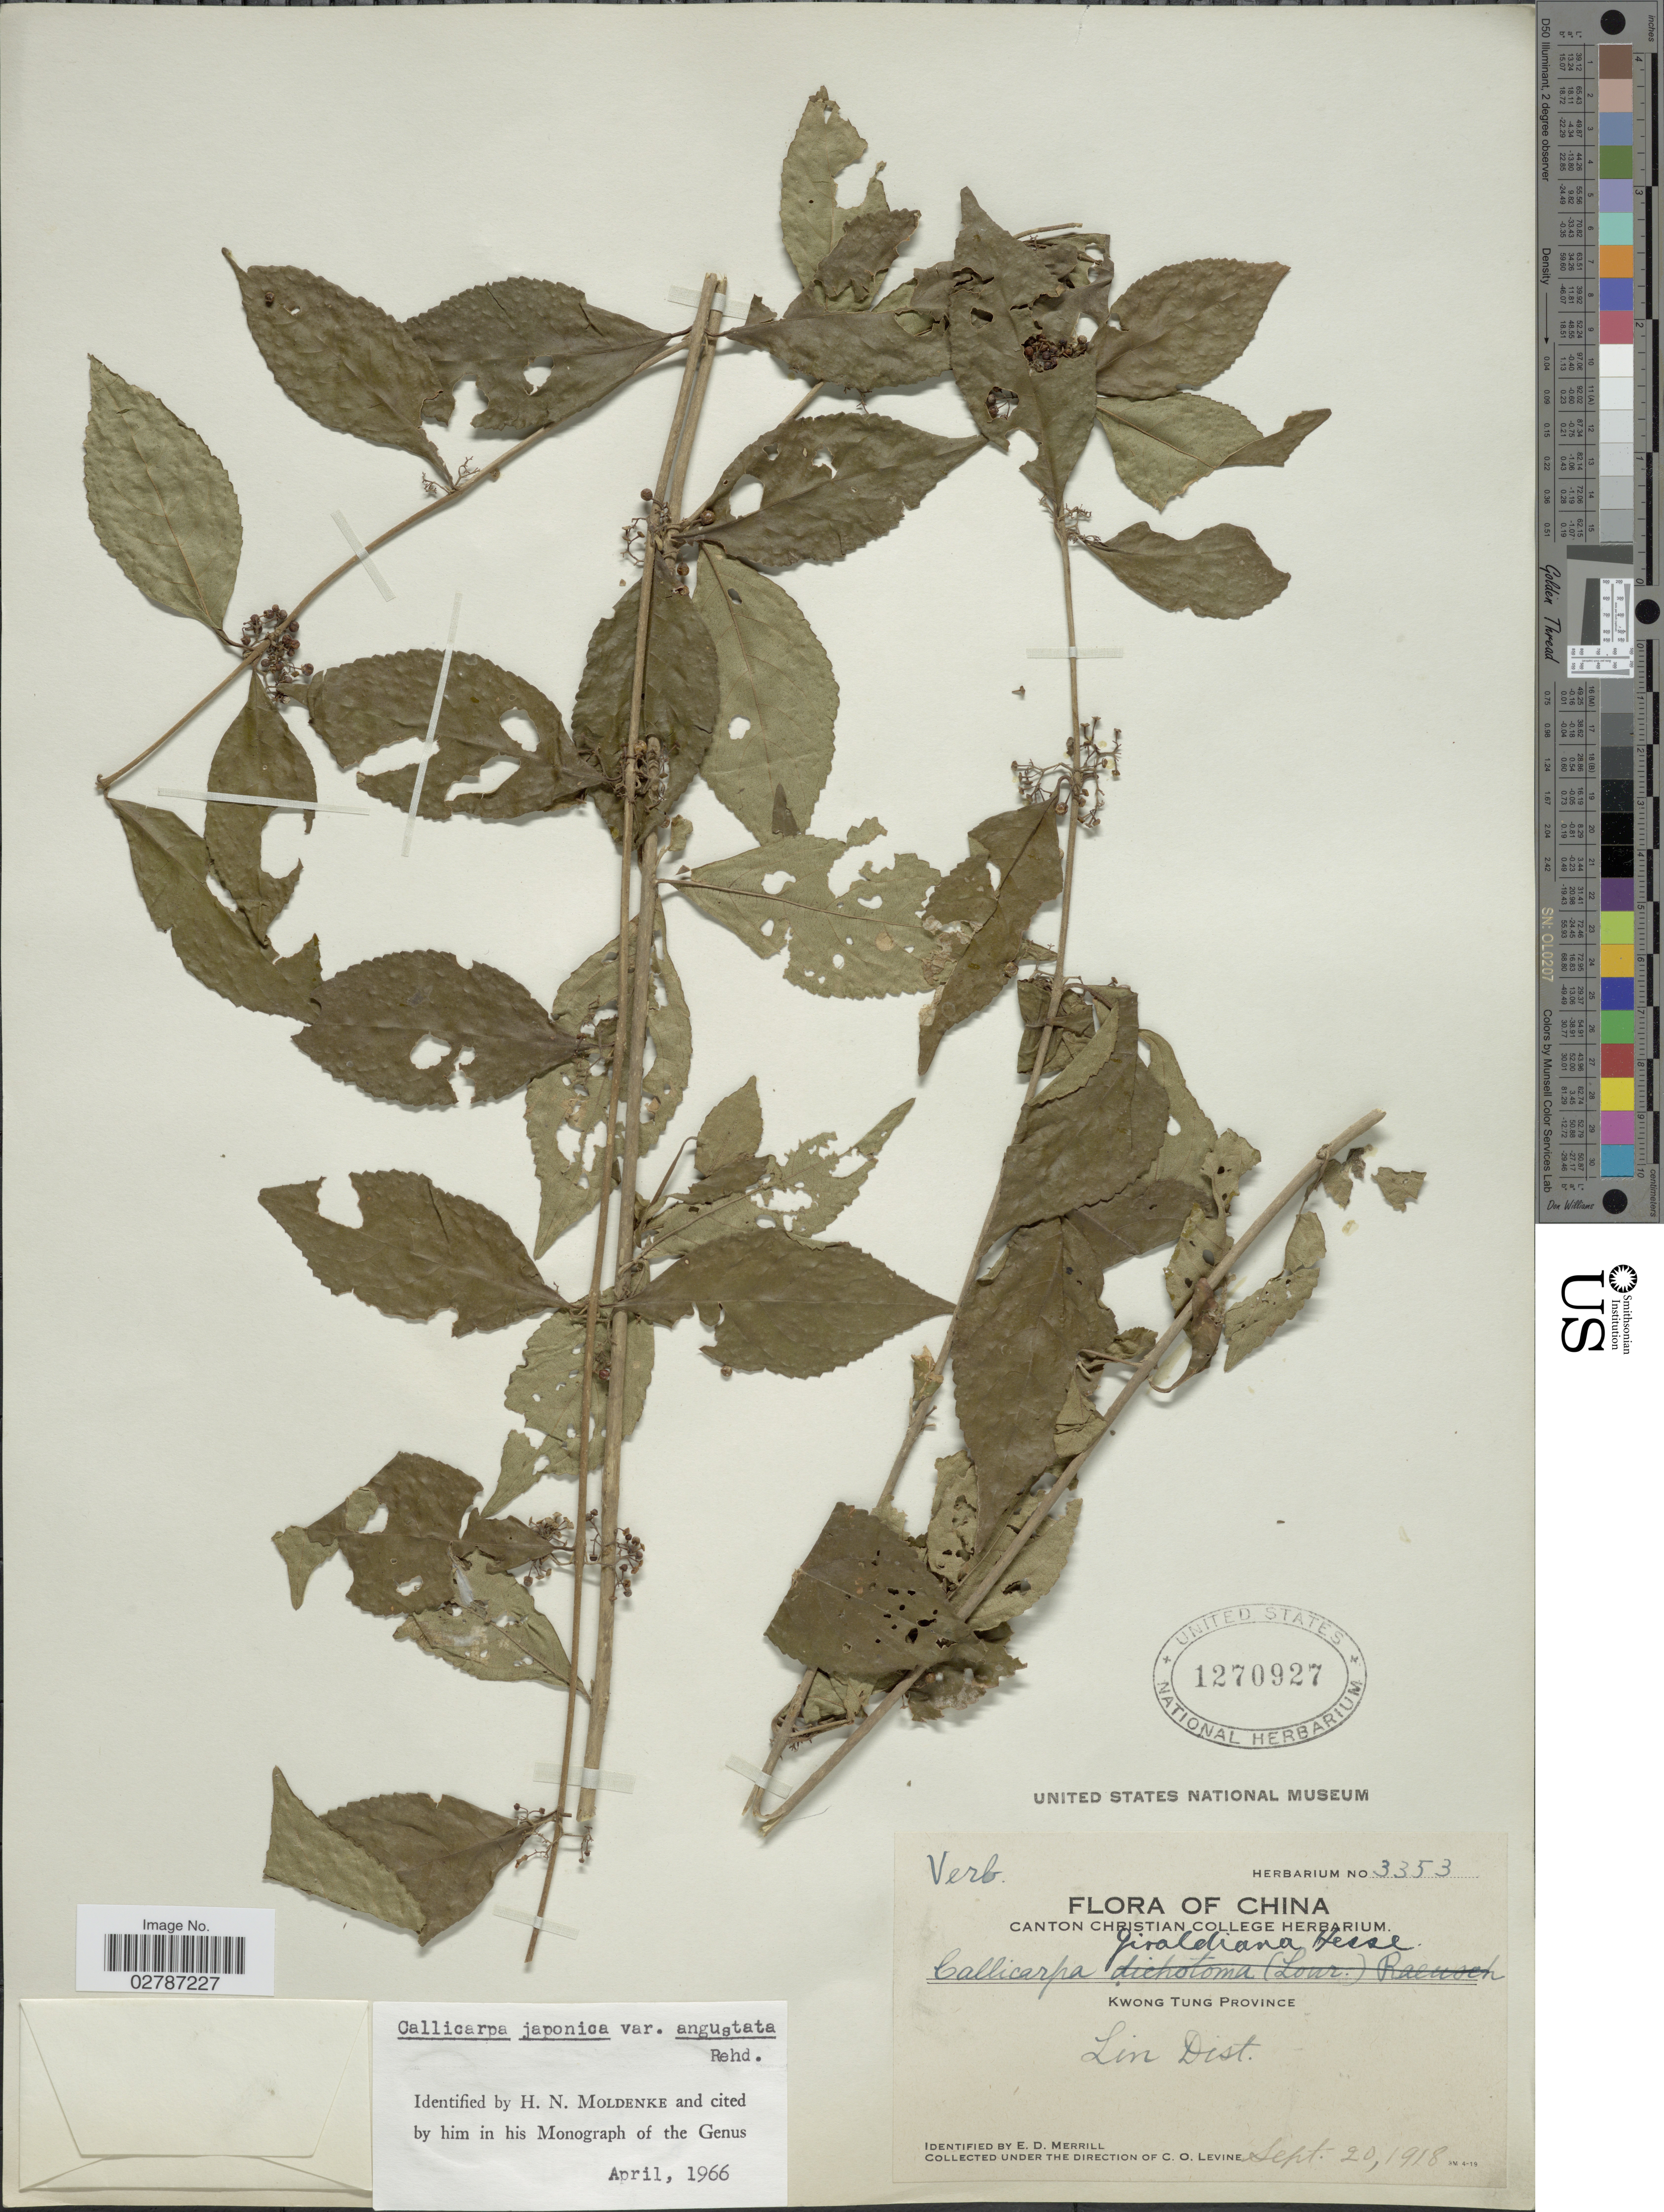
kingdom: Plantae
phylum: Tracheophyta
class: Magnoliopsida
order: Lamiales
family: Lamiaceae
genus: Callicarpa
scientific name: Callicarpa japonica var. angustata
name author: Rehder in Sarg.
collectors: C. O. Levine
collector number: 3353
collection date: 1918-09-20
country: China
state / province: Guangdong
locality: Kwong Tung Province. Lin Dist.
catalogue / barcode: US 1270927